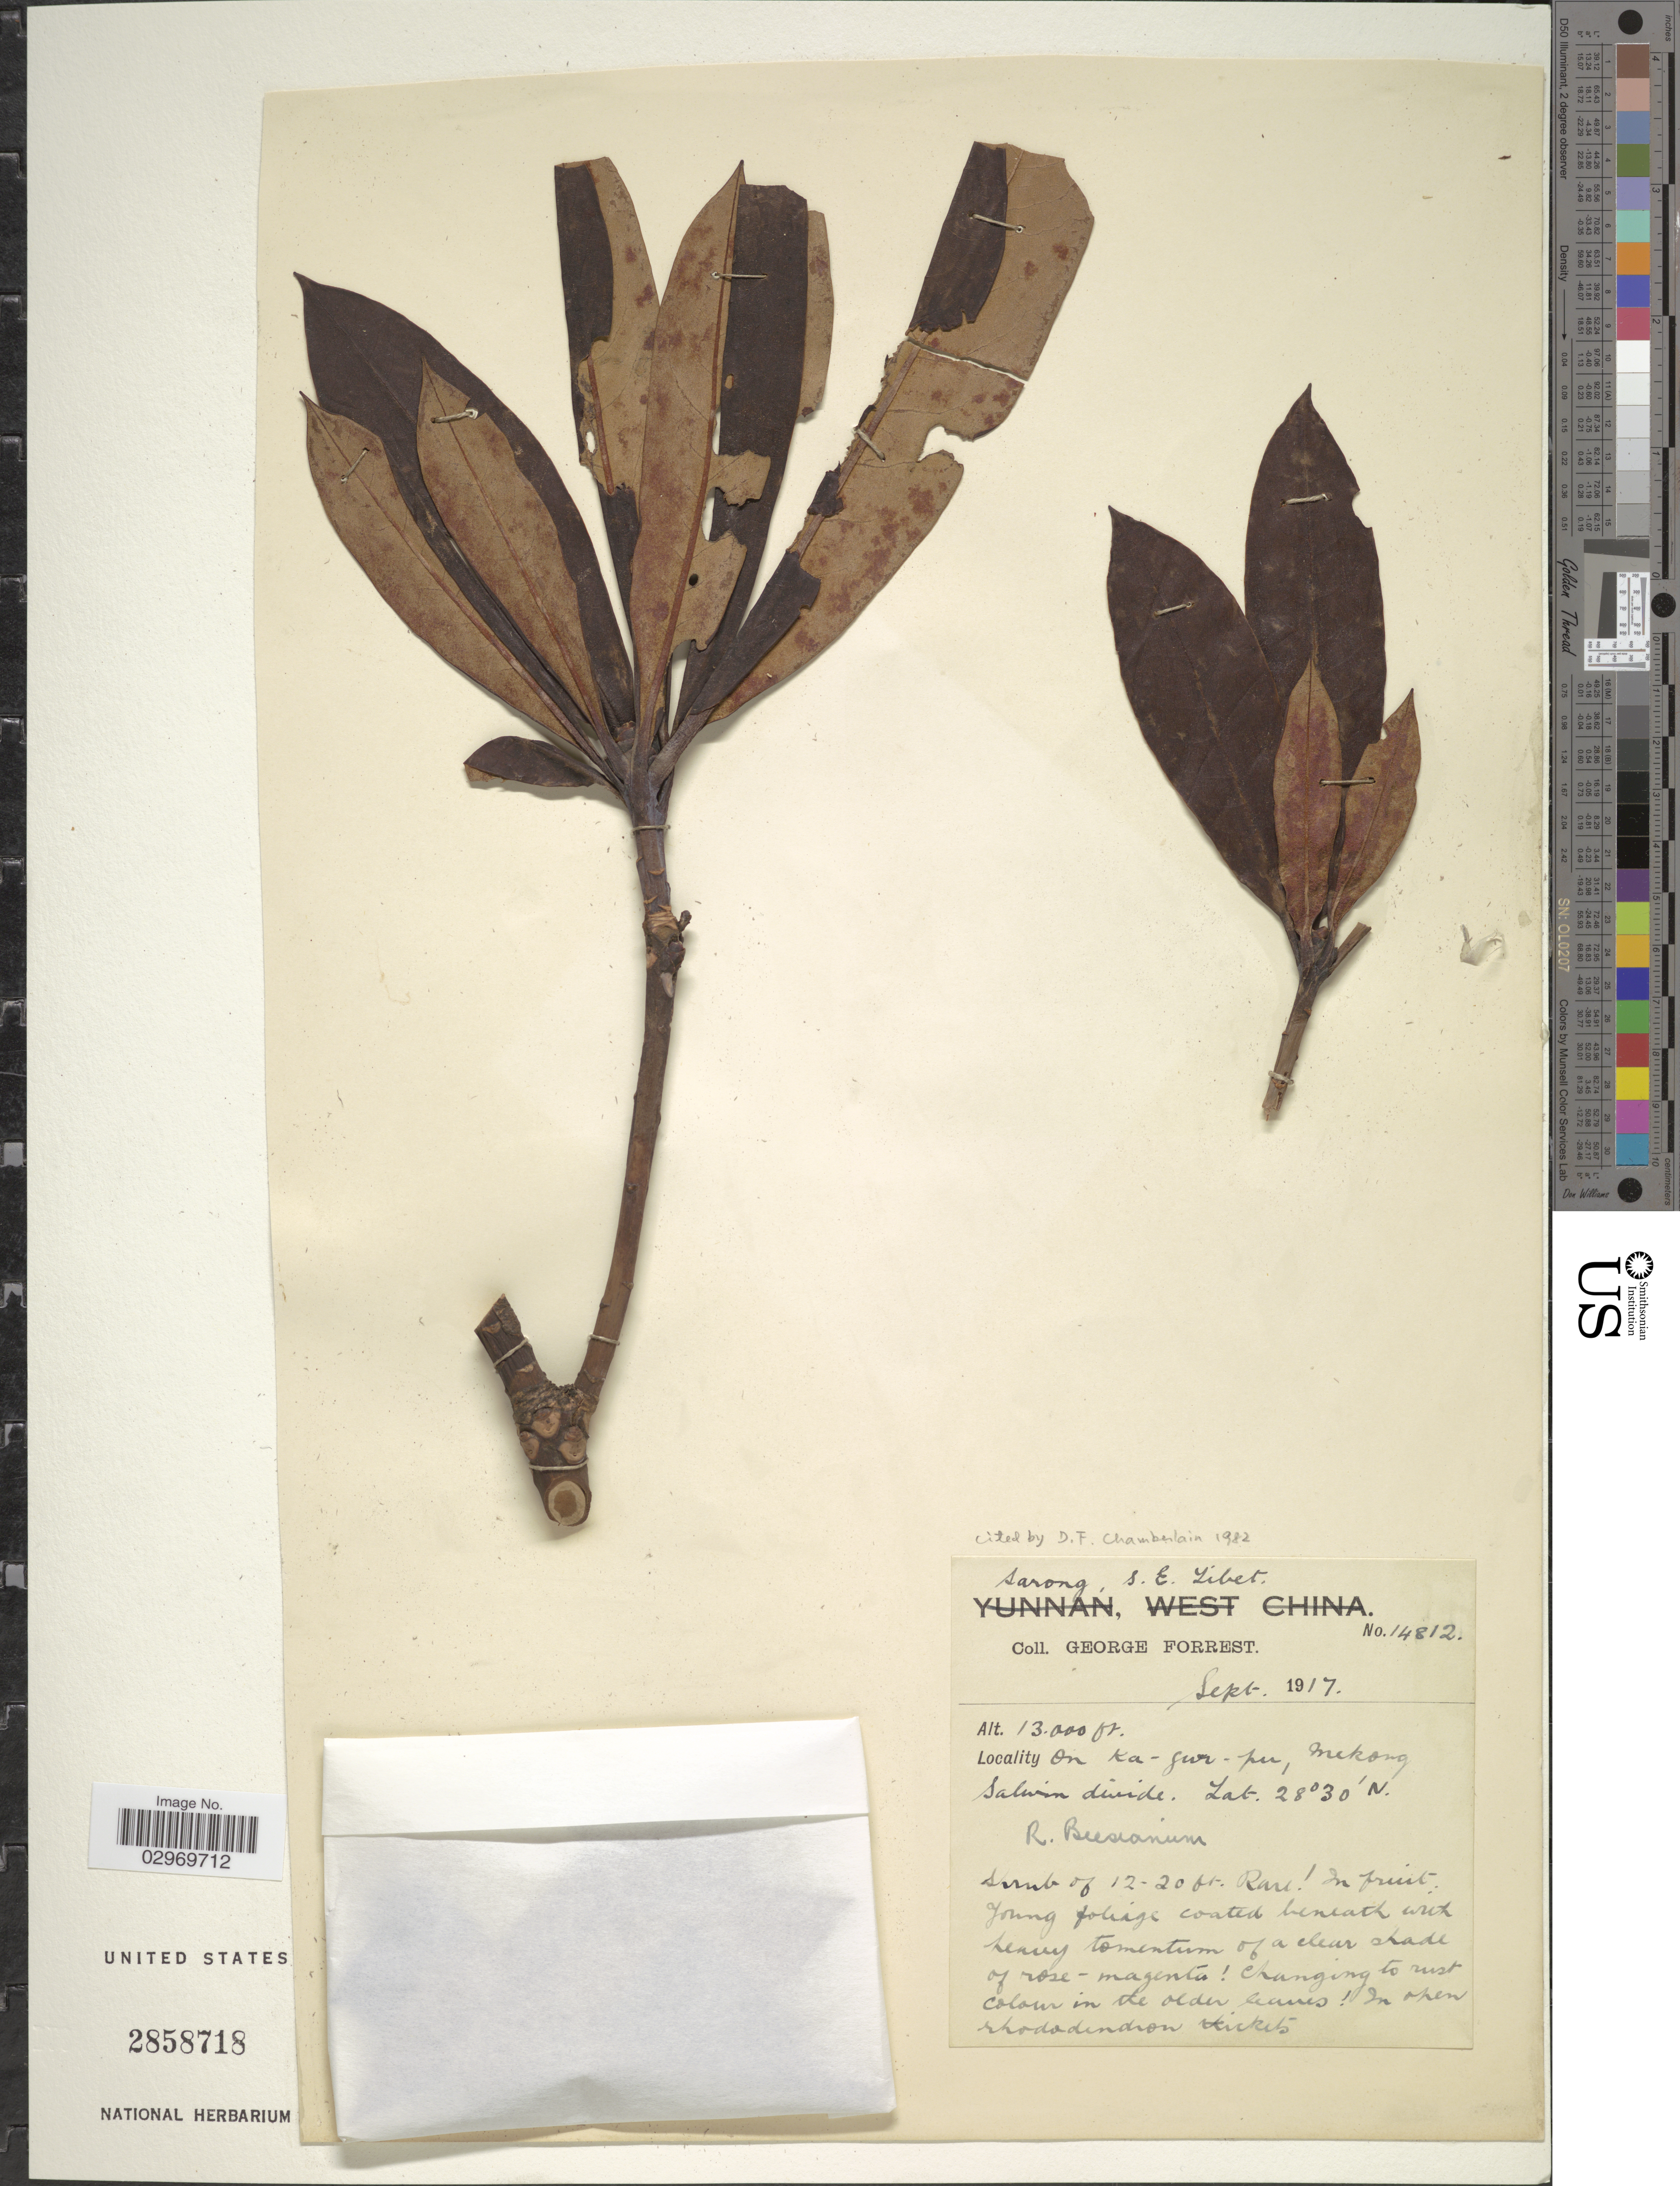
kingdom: Plantae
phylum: Tracheophyta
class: Magnoliopsida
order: Ericales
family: Ericaceae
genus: Rhododendron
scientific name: Rhododendron beesianum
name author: Diels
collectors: G. Forrest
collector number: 14812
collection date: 1917-09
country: China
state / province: Xizang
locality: Sarong, S.E. Tibet. On Ka-gwr-pw, Mekong Salween divide.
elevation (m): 3962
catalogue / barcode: US 2858718